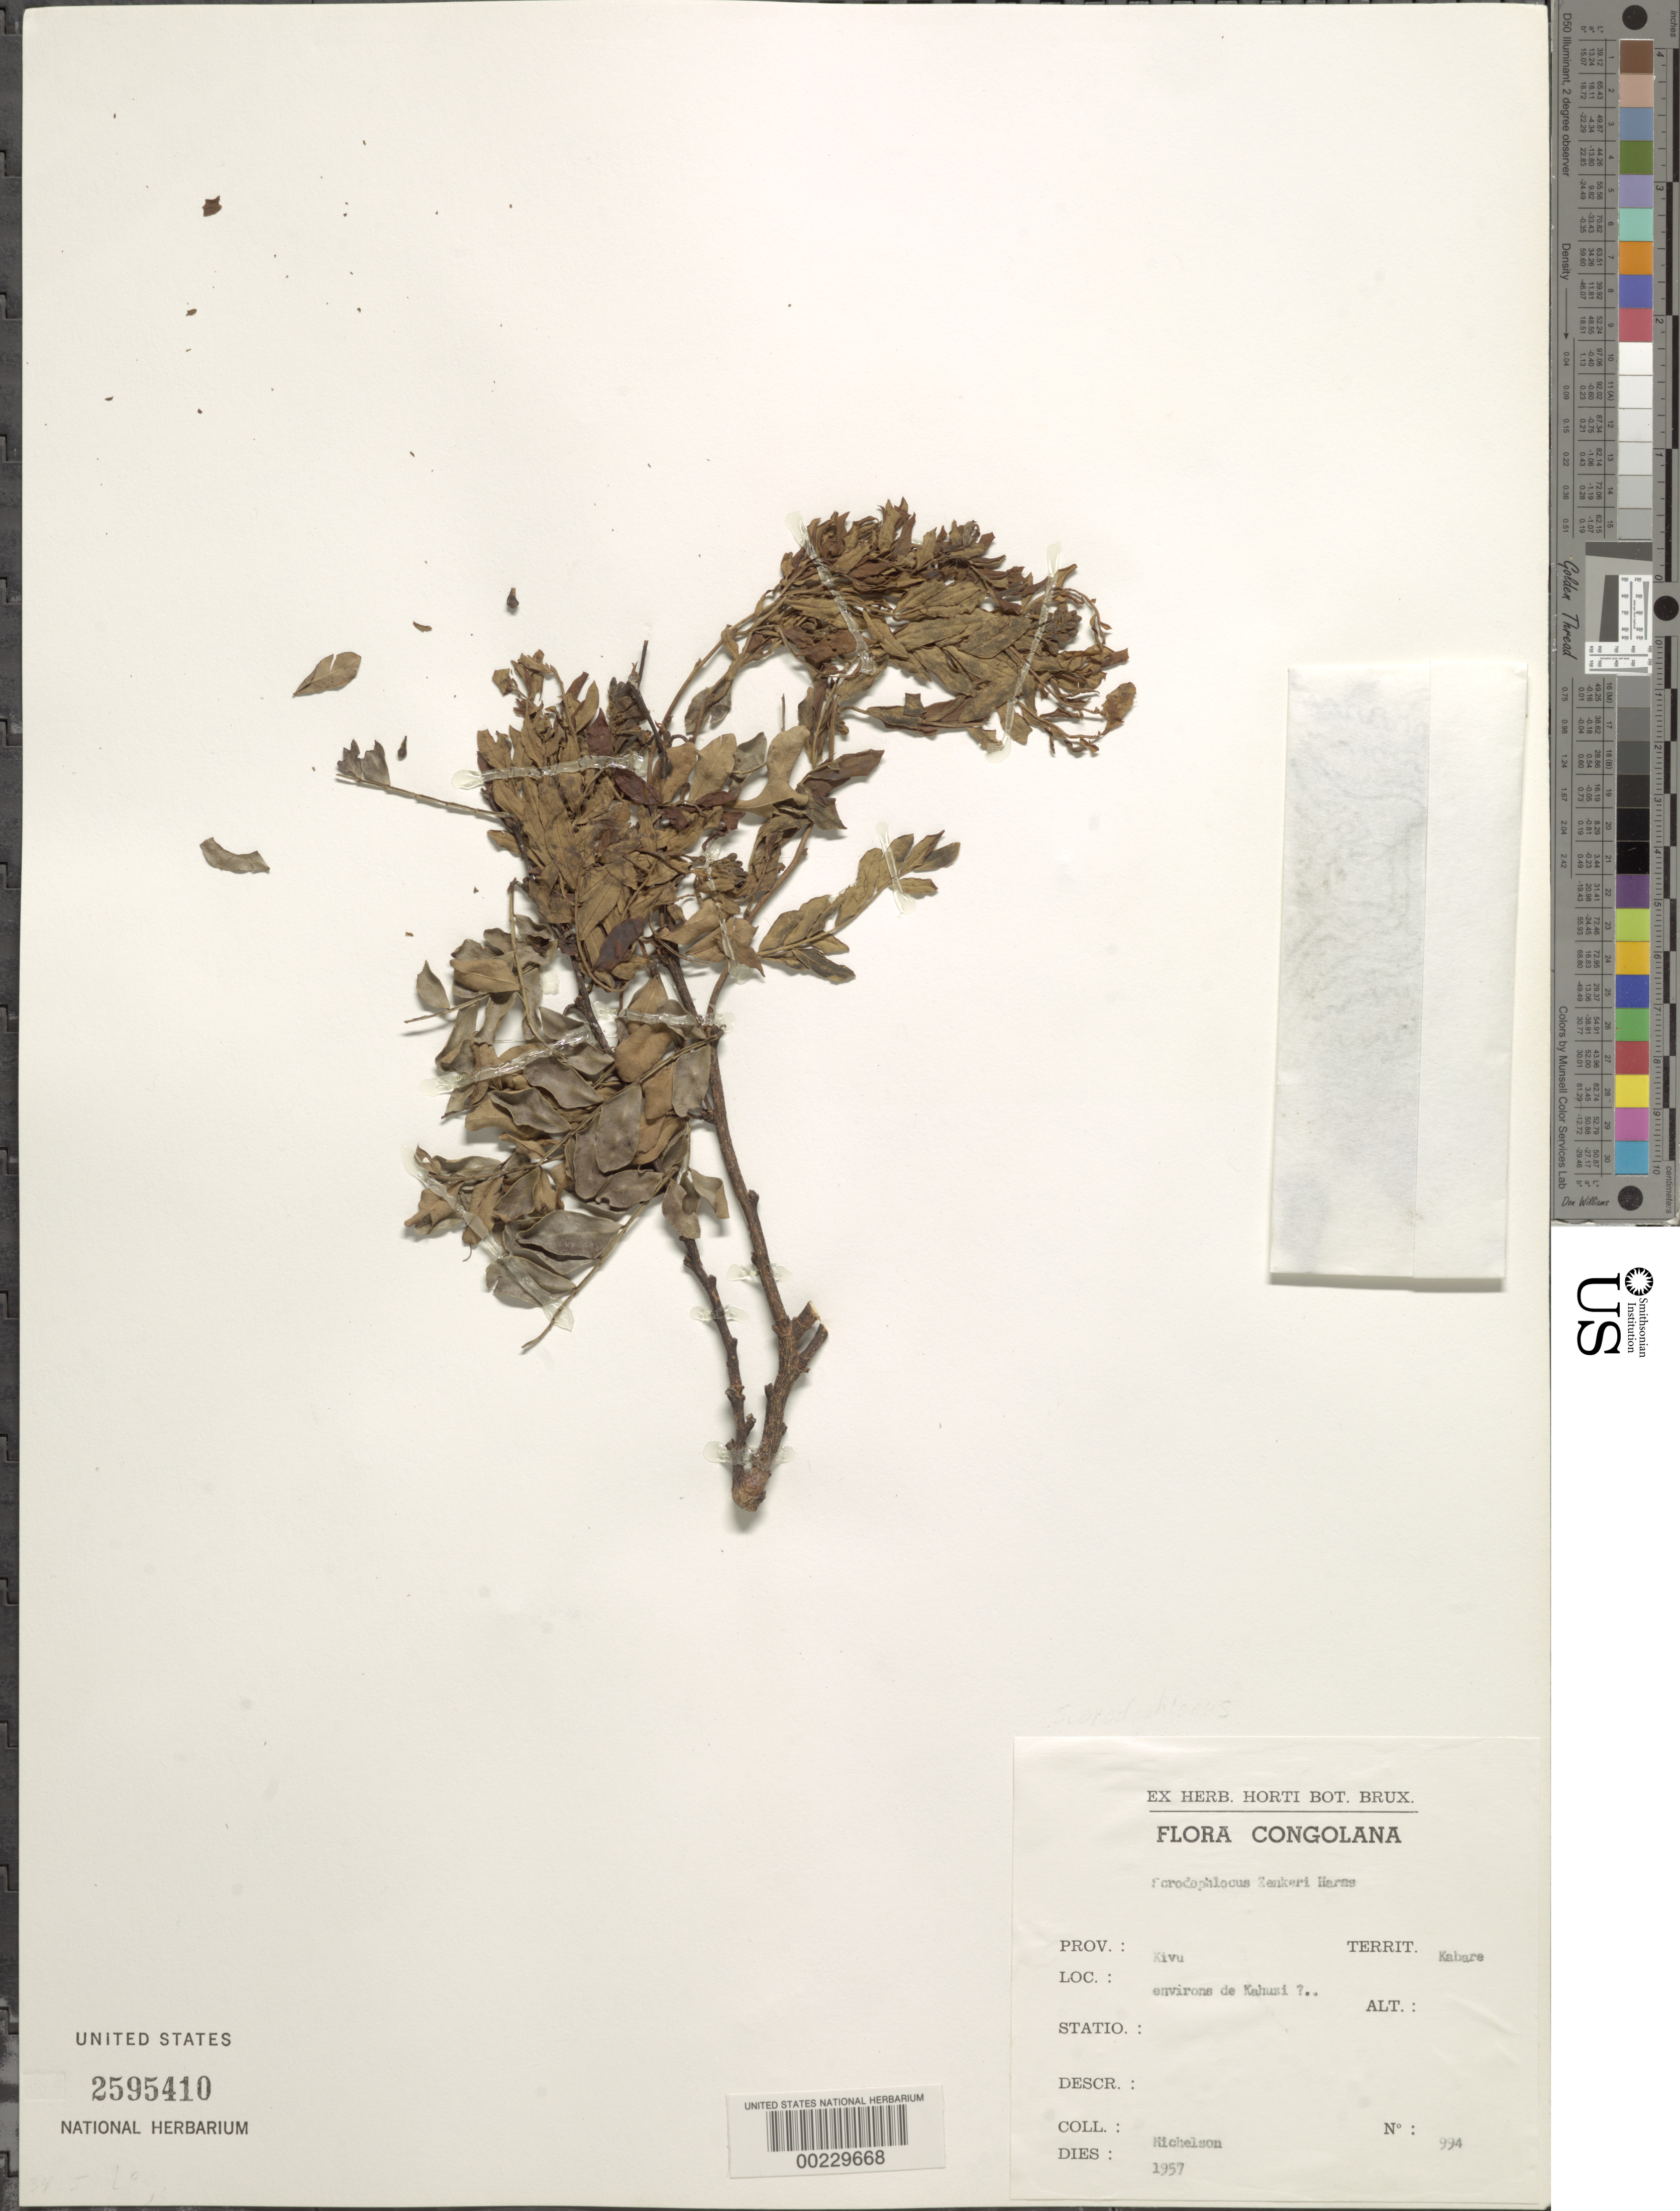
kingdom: Plantae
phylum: Tracheophyta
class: Magnoliopsida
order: Fabales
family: Fabaceae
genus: Scorodophloeus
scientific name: Scorodophloeus zenkeri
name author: Harms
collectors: -. Nichelson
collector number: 994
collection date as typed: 1957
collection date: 1957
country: Congo, Democratic Republic of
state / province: Sud-Kivu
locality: Vicinity of kahuzi?; kabare terr.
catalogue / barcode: US 2595410